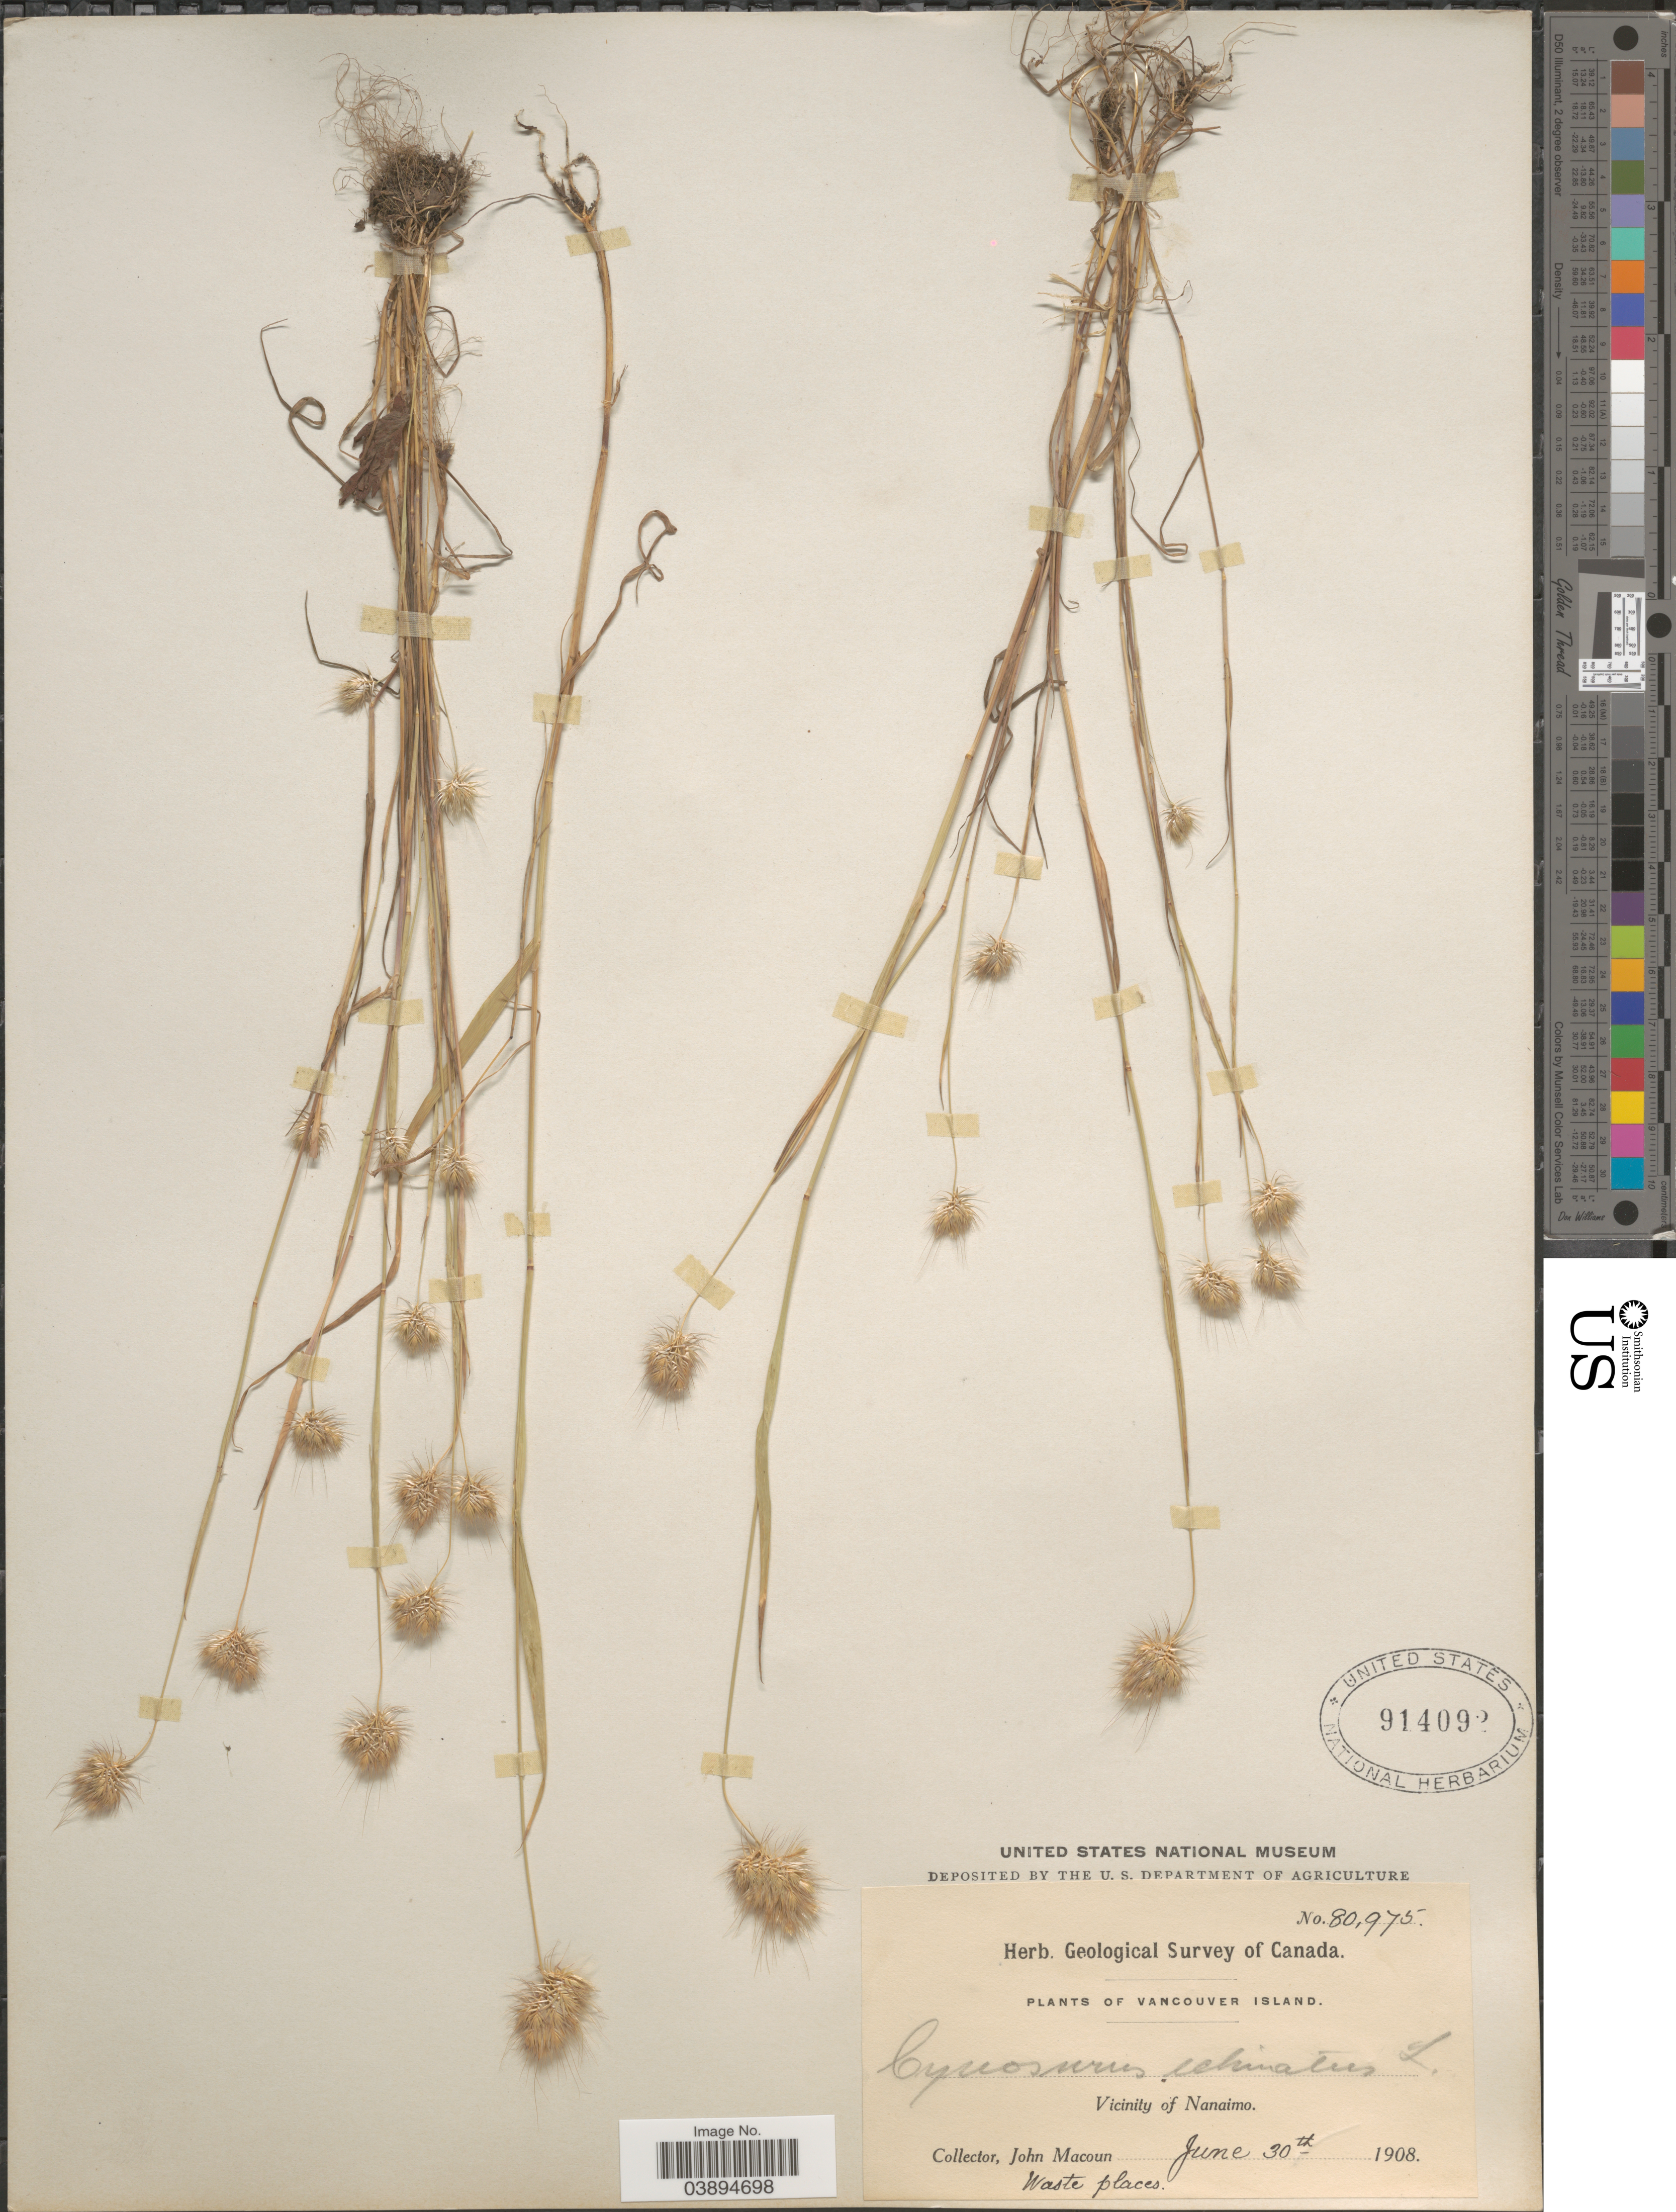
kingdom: Plantae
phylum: Tracheophyta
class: Liliopsida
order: Poales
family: Poaceae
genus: Cynosurus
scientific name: Cynosurus echinatus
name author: L.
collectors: J. Macoun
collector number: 80975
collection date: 1908-06-30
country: Canada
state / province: British Columbia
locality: Vancouve Island. Vicinity of Nanaimo.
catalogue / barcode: US 914092